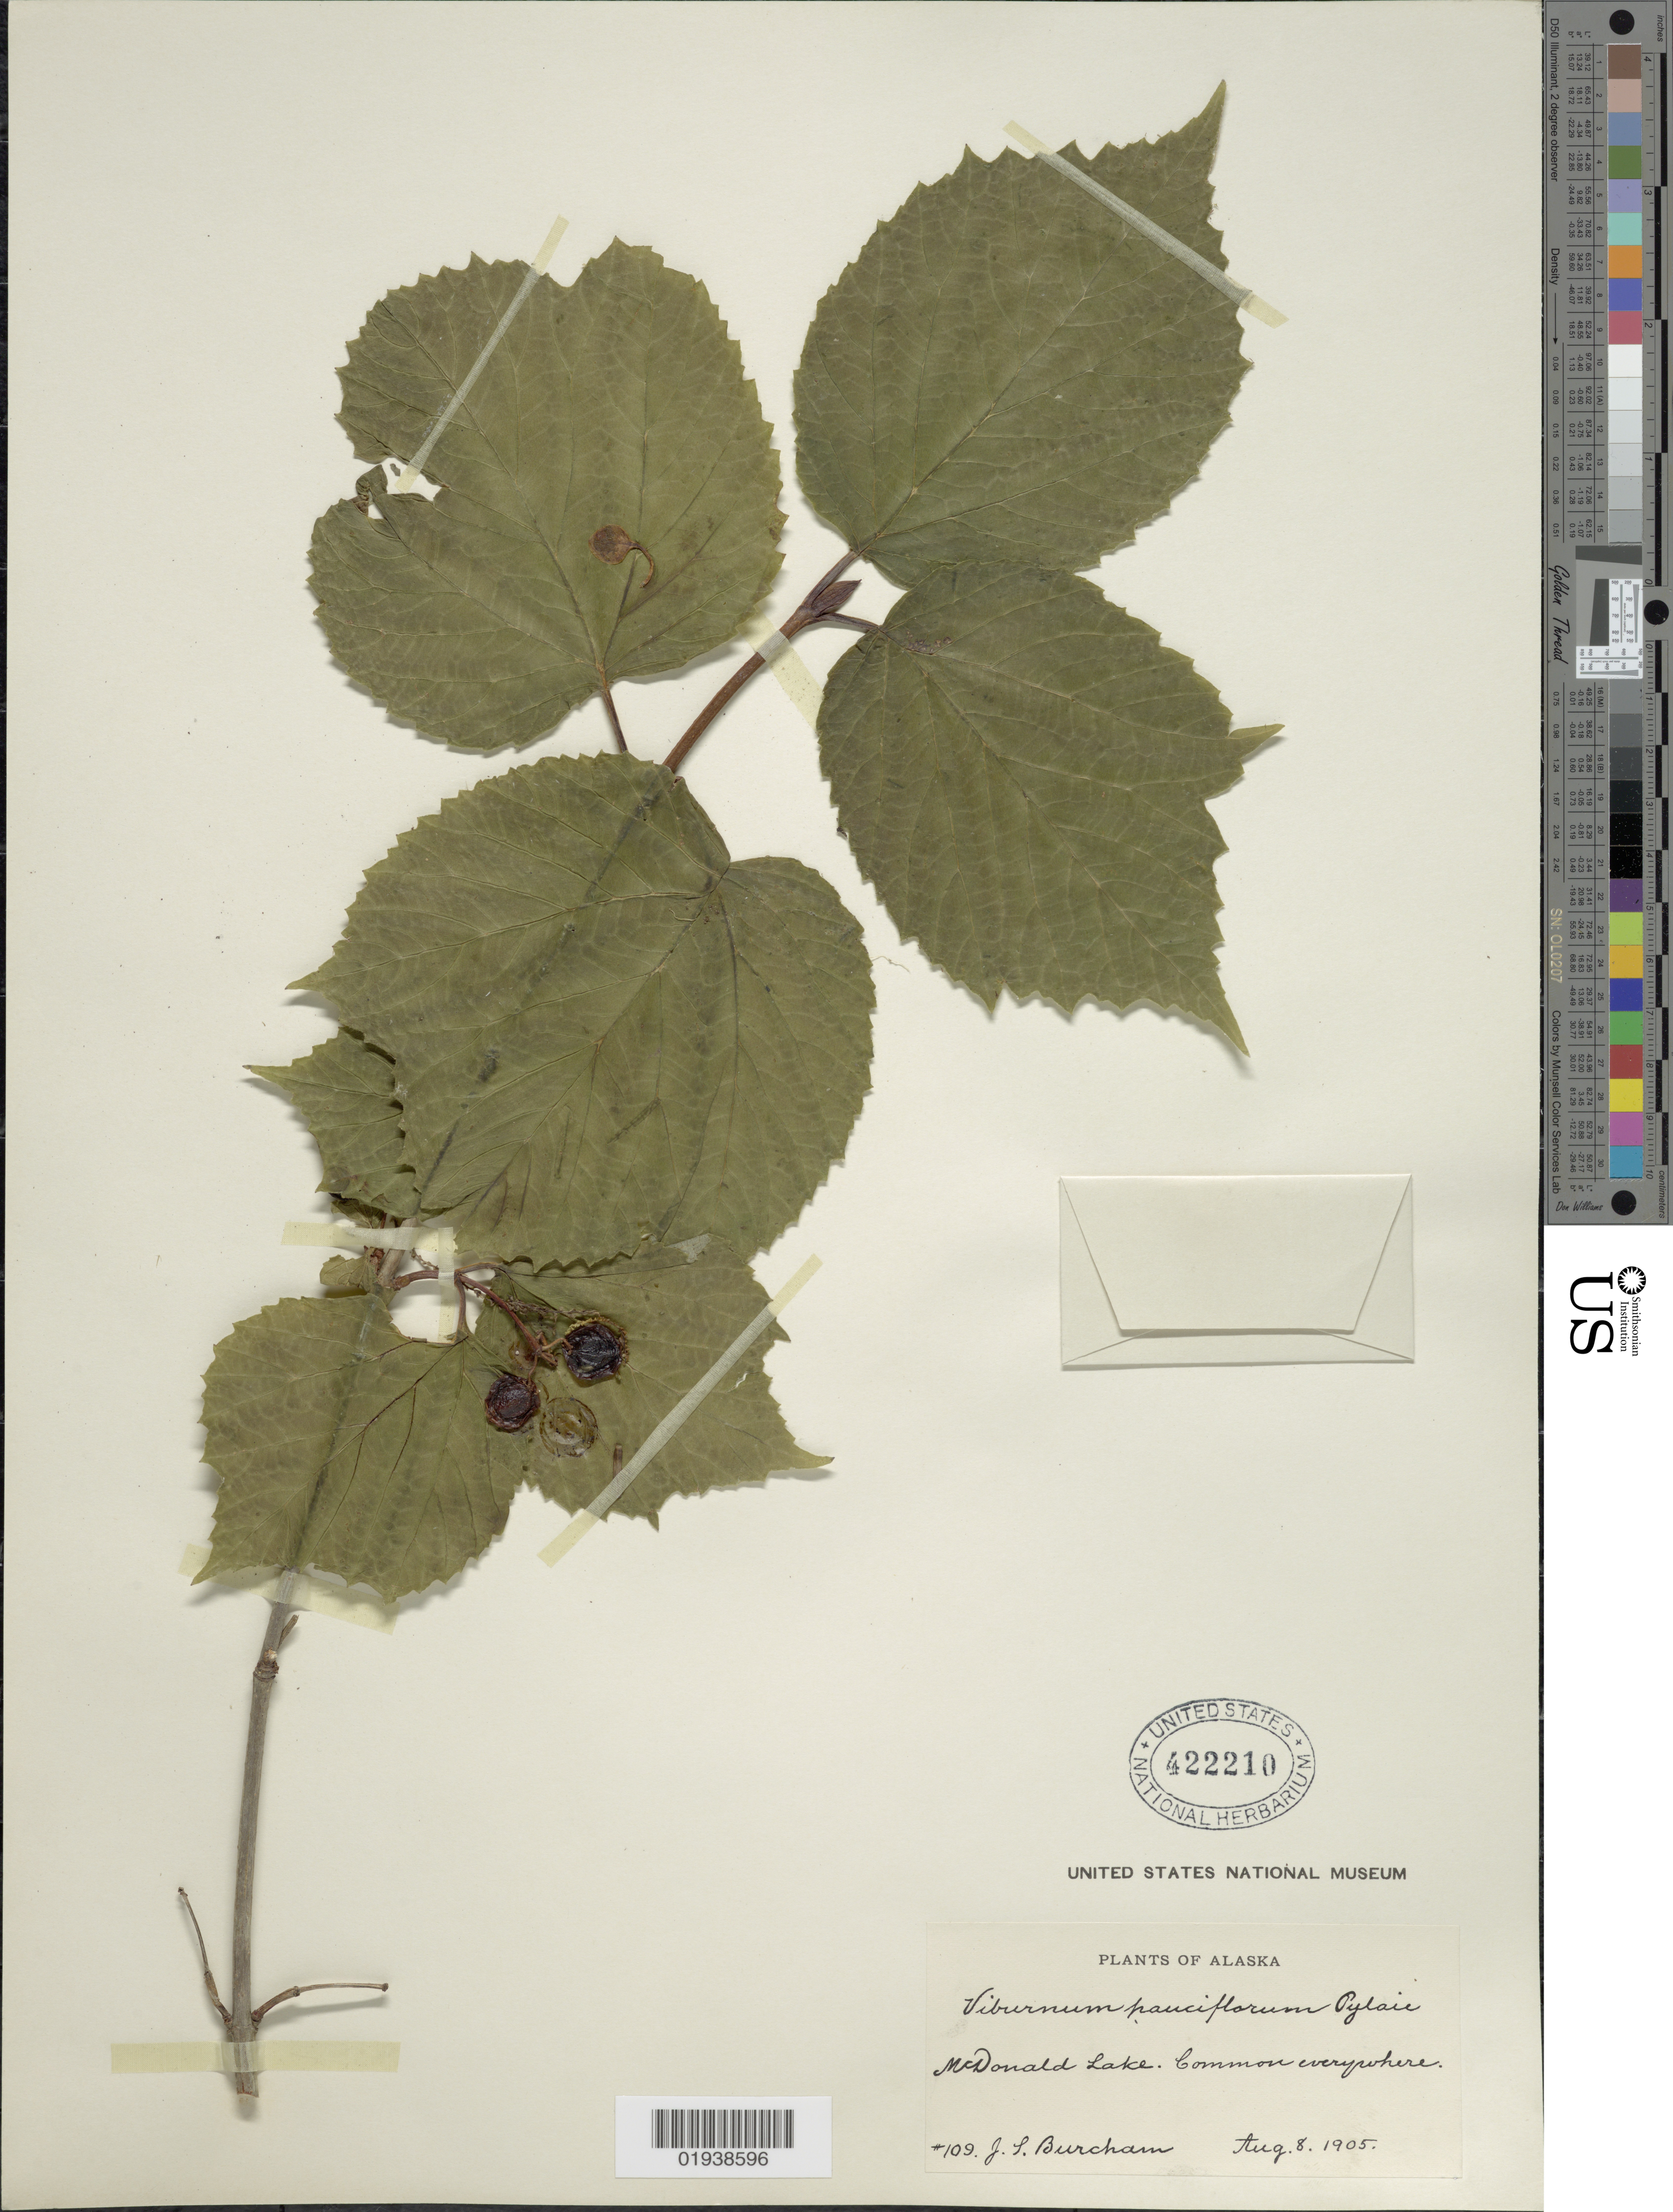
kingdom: Plantae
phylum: Tracheophyta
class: Magnoliopsida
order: Dipsacales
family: Viburnaceae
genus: Viburnum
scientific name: Viburnum edule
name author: (Michx.) Raf.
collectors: J. Burcham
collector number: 109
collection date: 1905-08-08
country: United States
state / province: Alaska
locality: McDonald Lake.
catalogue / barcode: US 422210